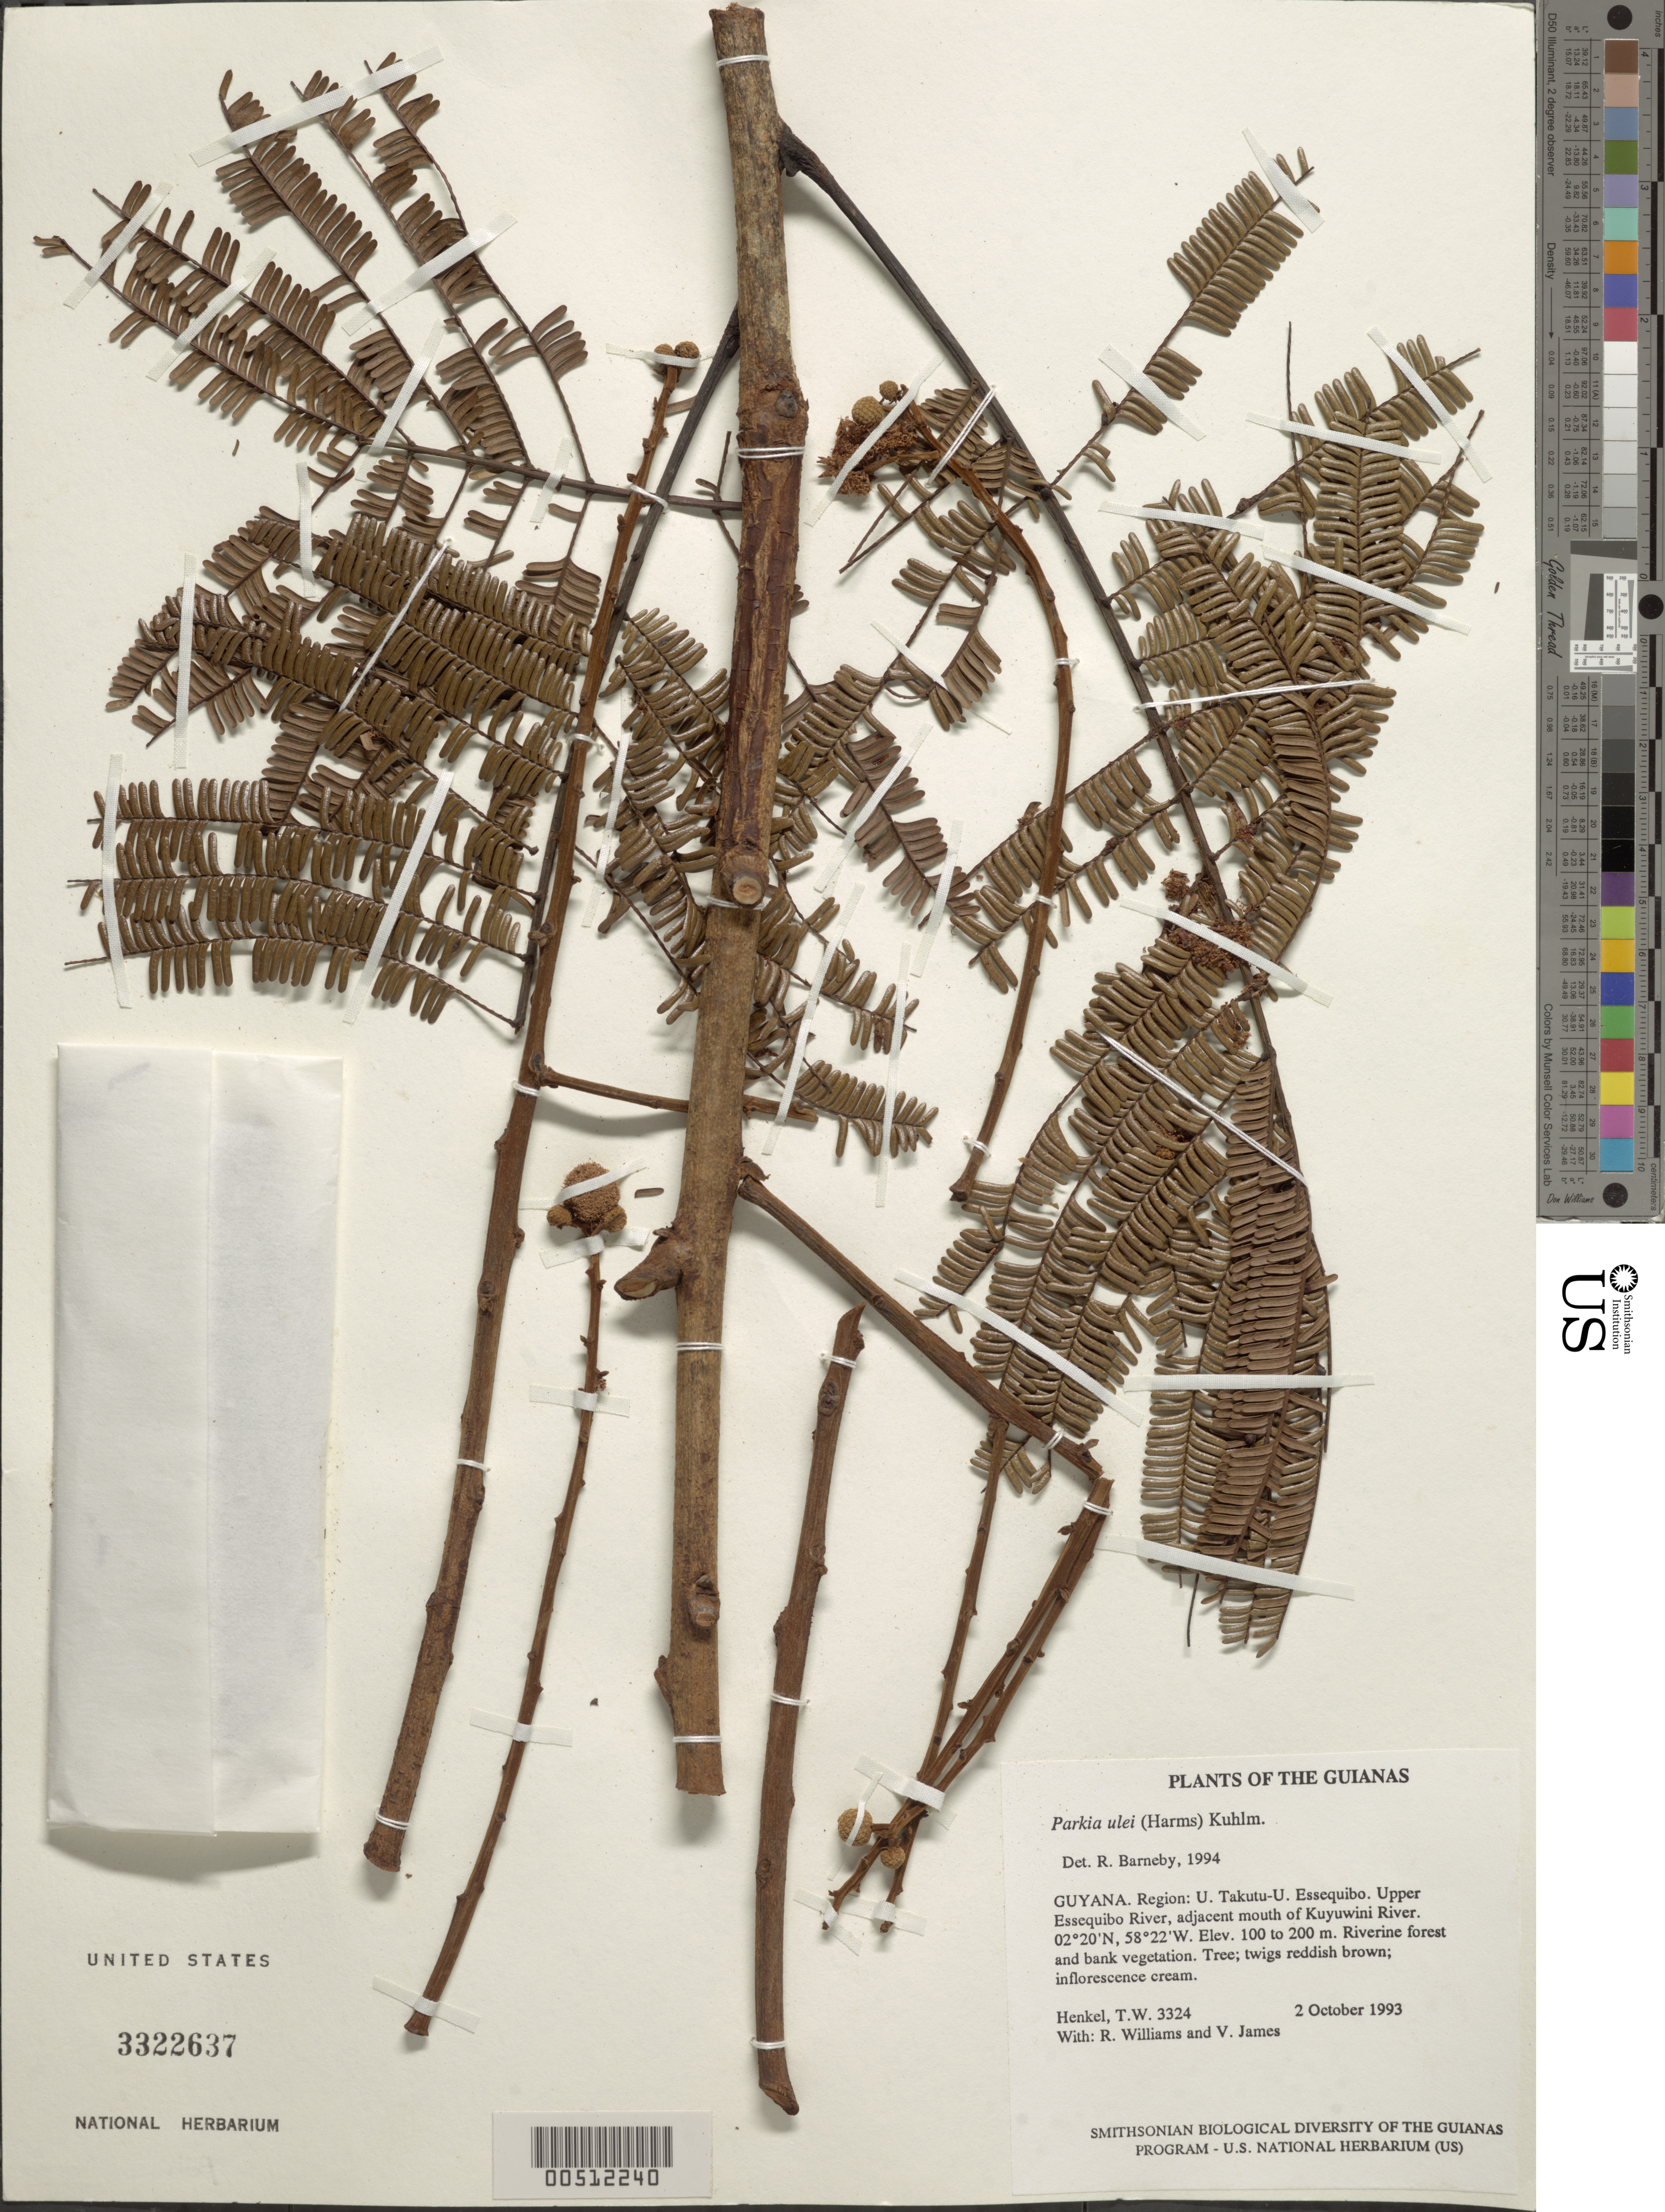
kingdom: Plantae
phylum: Tracheophyta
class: Magnoliopsida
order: Fabales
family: Fabaceae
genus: Parkia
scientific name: Parkia ulei var. ulei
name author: Kuhlm.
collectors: T. Henkel, R. Williams & V. James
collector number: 3324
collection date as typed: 2 October 1993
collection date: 1993-10-02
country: Guyana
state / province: U. Takutu-U. Essequibo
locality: Upper Essequibo River, adjacent mouth of Kuyuwini River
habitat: Riverine forest and bank vegetation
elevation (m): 100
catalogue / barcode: US 3322637